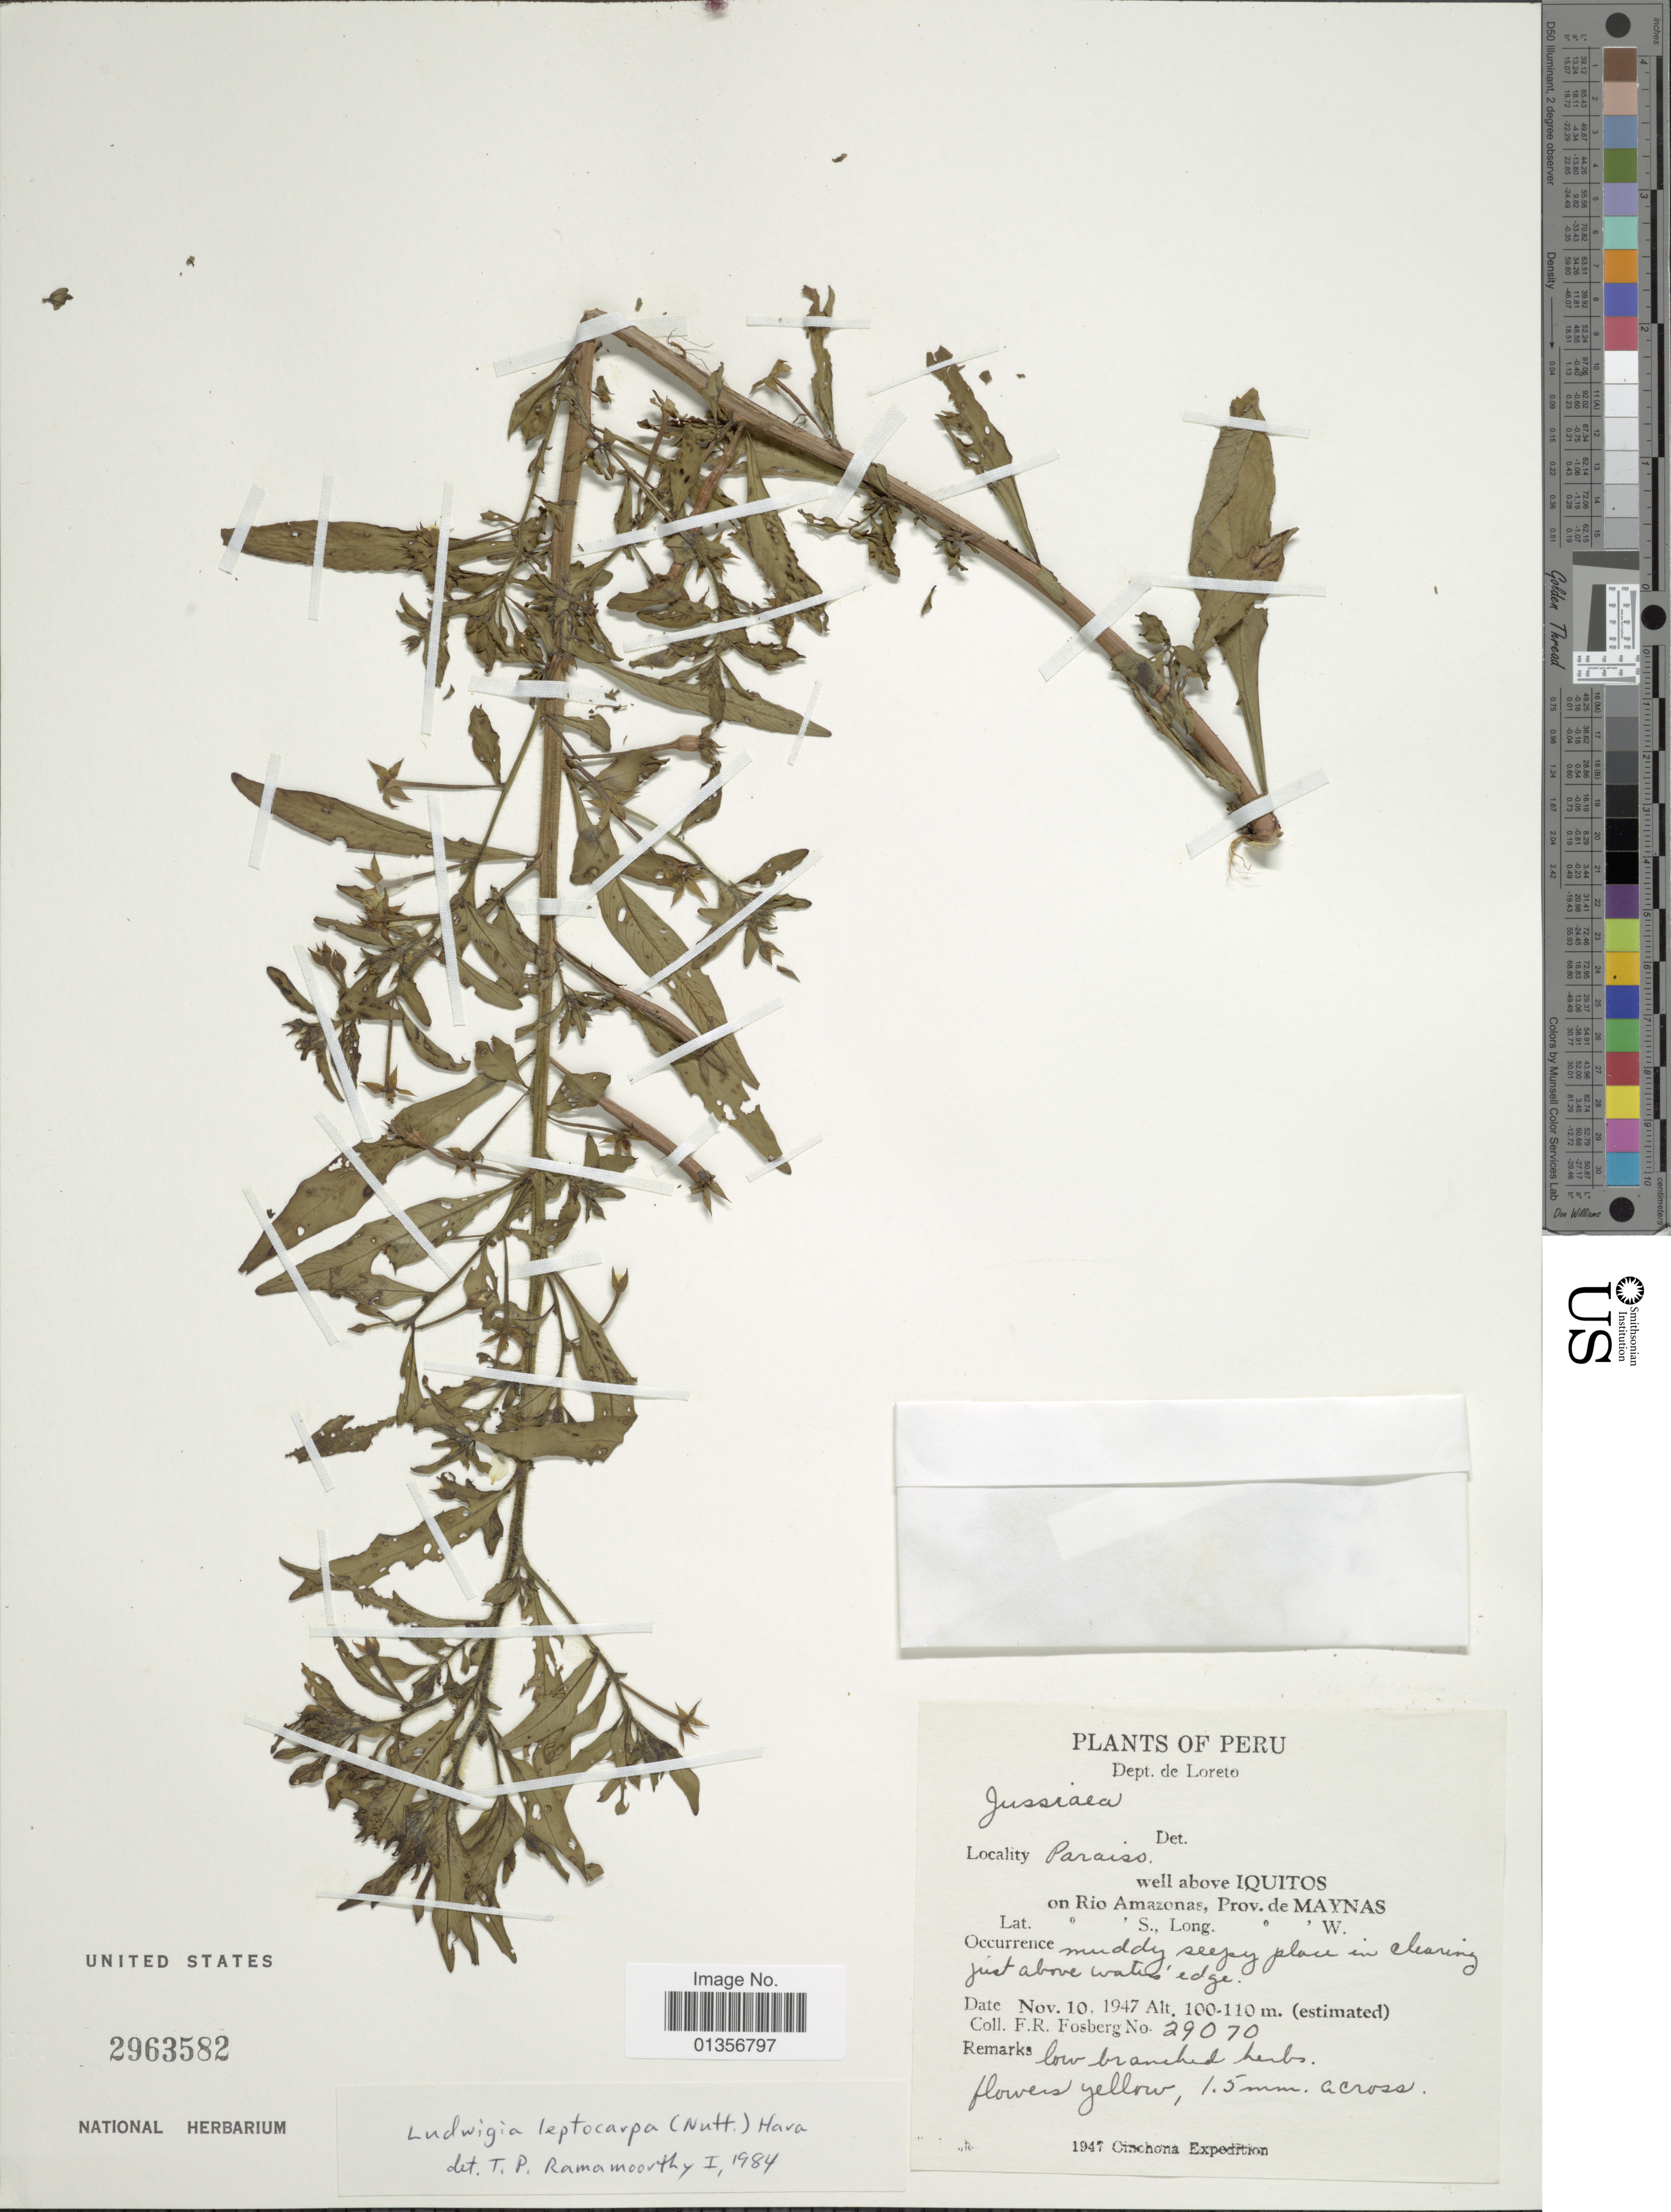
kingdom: Plantae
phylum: Tracheophyta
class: Magnoliopsida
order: Myrtales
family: Onagraceae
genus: Ludwigia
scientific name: Ludwigia leptocarpa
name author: (Nutt.) H. Hara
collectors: F. R. Fosberg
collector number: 29070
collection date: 1947-11-10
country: Peru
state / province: Loreto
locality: Paraiss well above Iquitos on Rio Amazonas, Prov. de Maynas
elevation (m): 100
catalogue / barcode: US 2963582